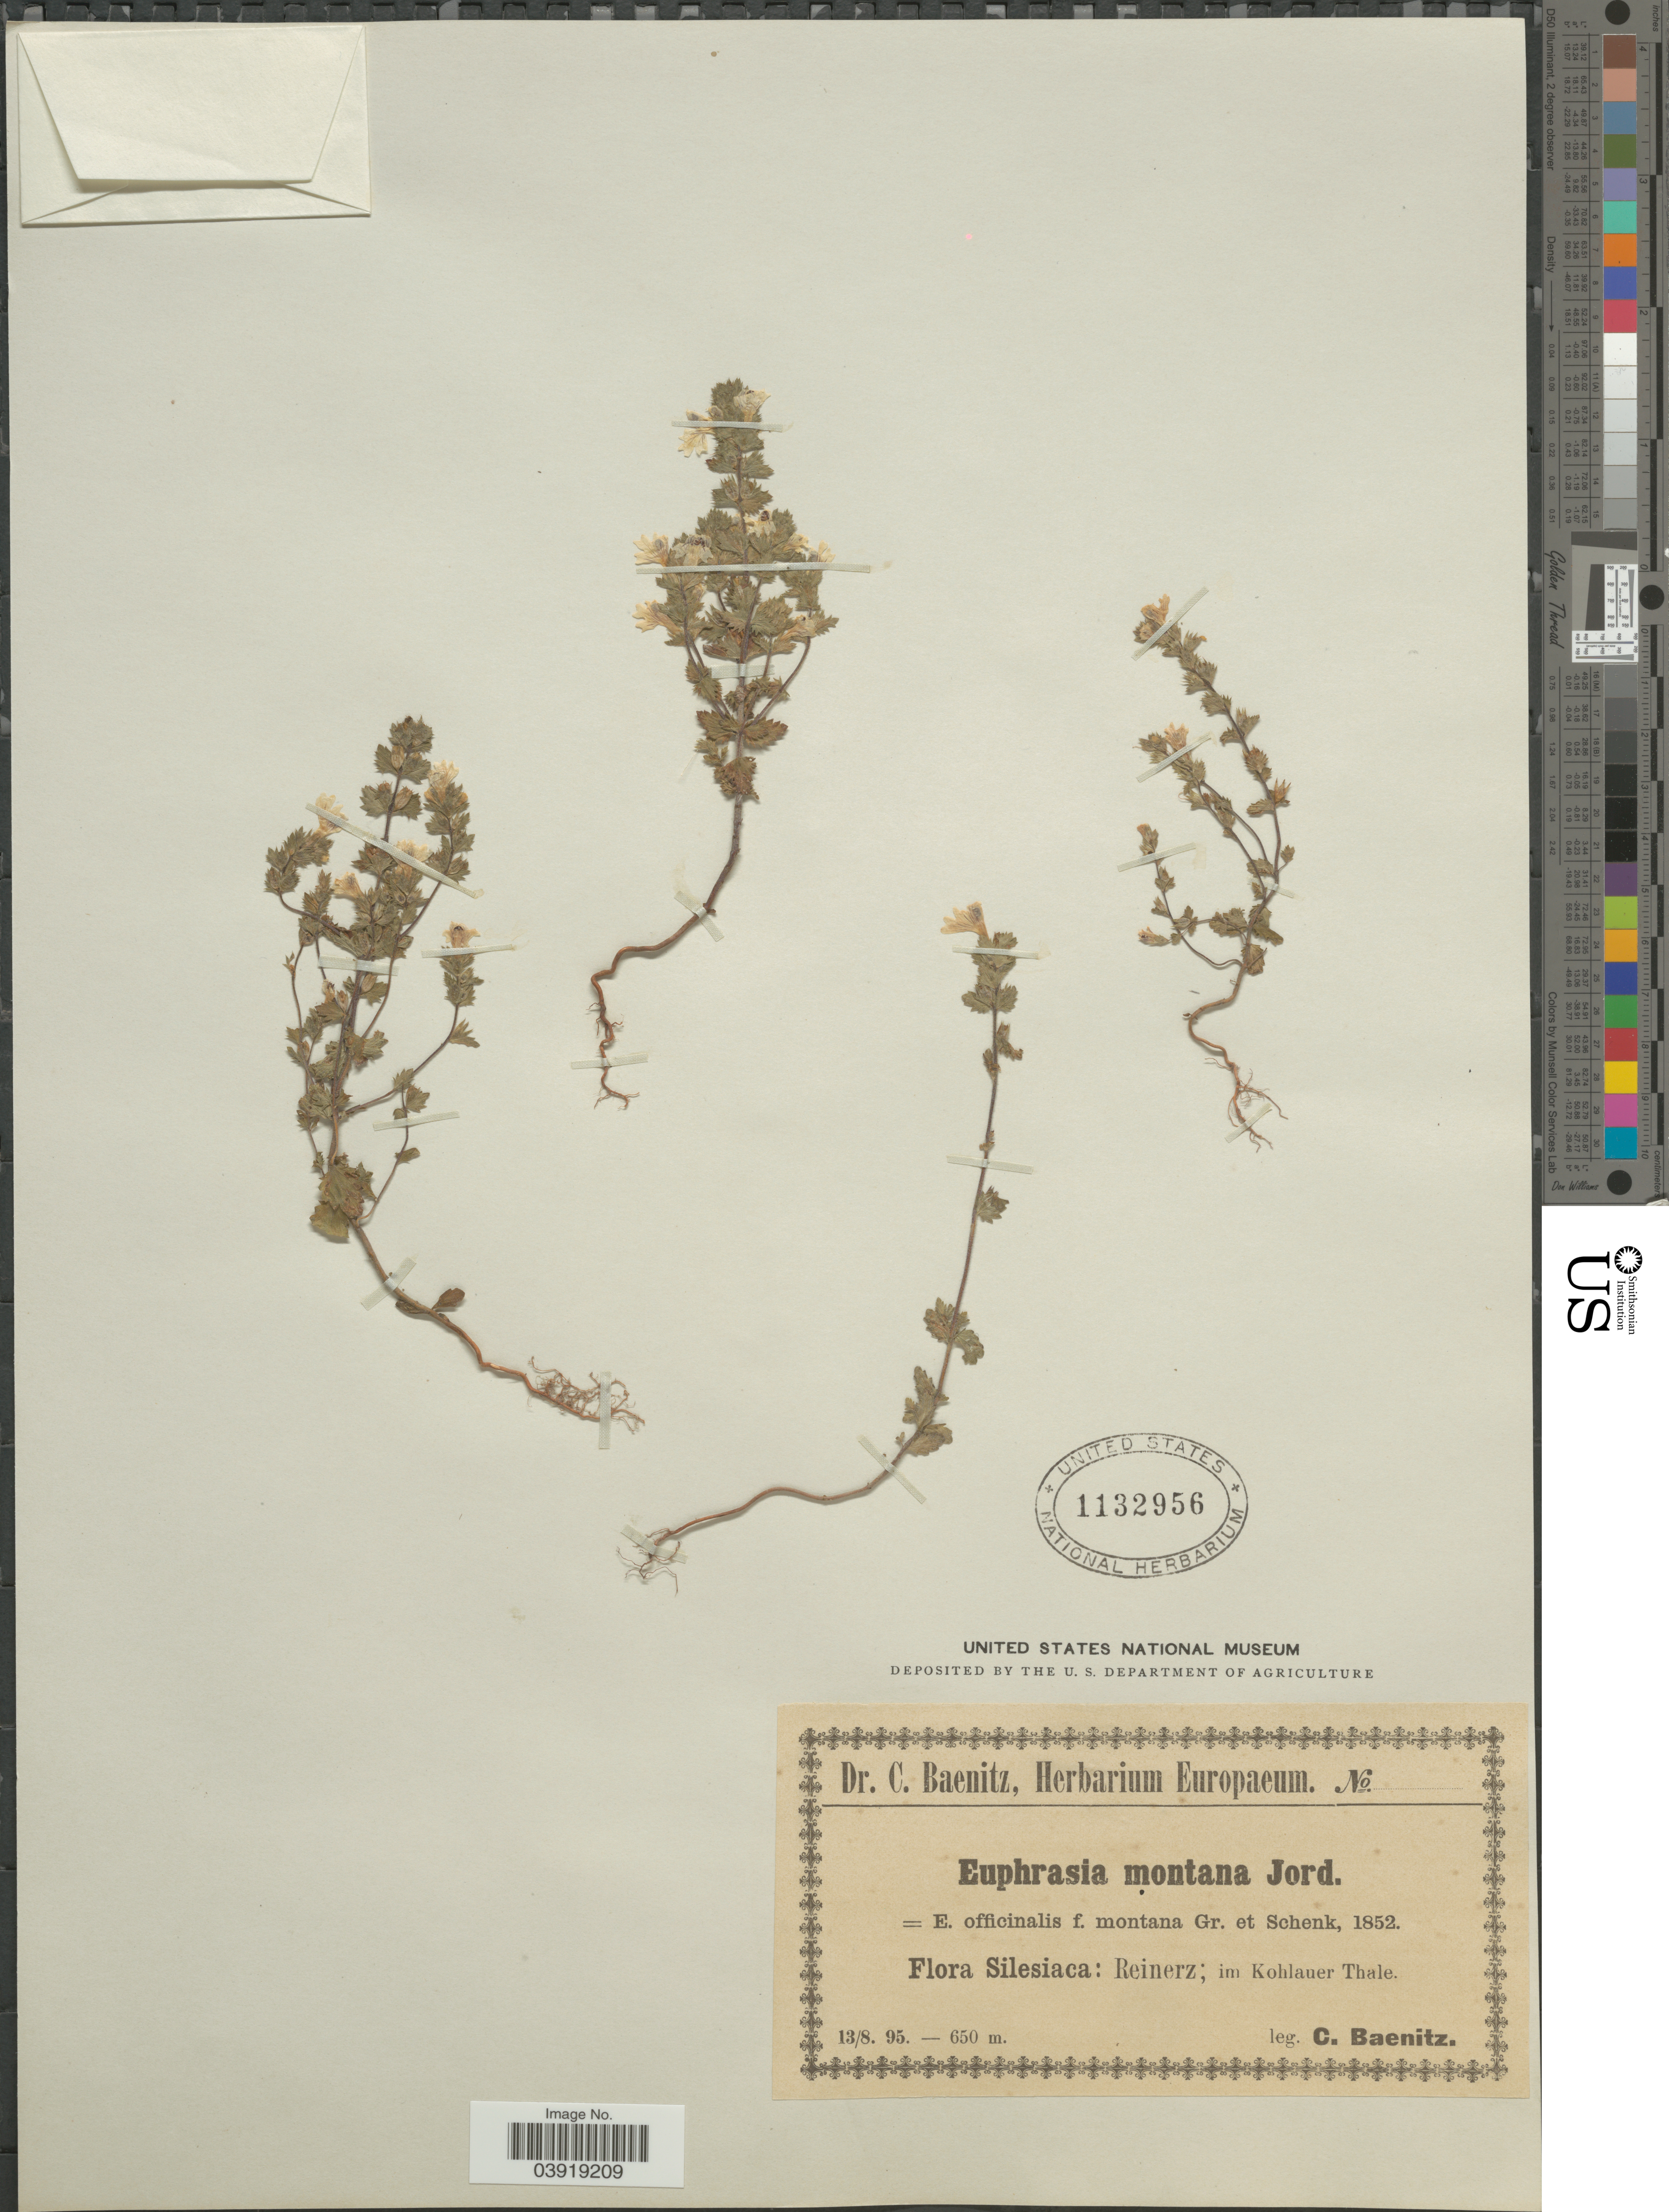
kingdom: Plantae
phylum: Tracheophyta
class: Magnoliopsida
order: Lamiales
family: Orobanchaceae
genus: Euphrasia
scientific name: Euphrasia montana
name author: Jord.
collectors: C. G. Baenitz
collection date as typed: Transcribed d/m/y: 13/8/95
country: Poland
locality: Silesiaca: Reinerz: im Kohlauer Thale.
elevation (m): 650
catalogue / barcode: US 1132956